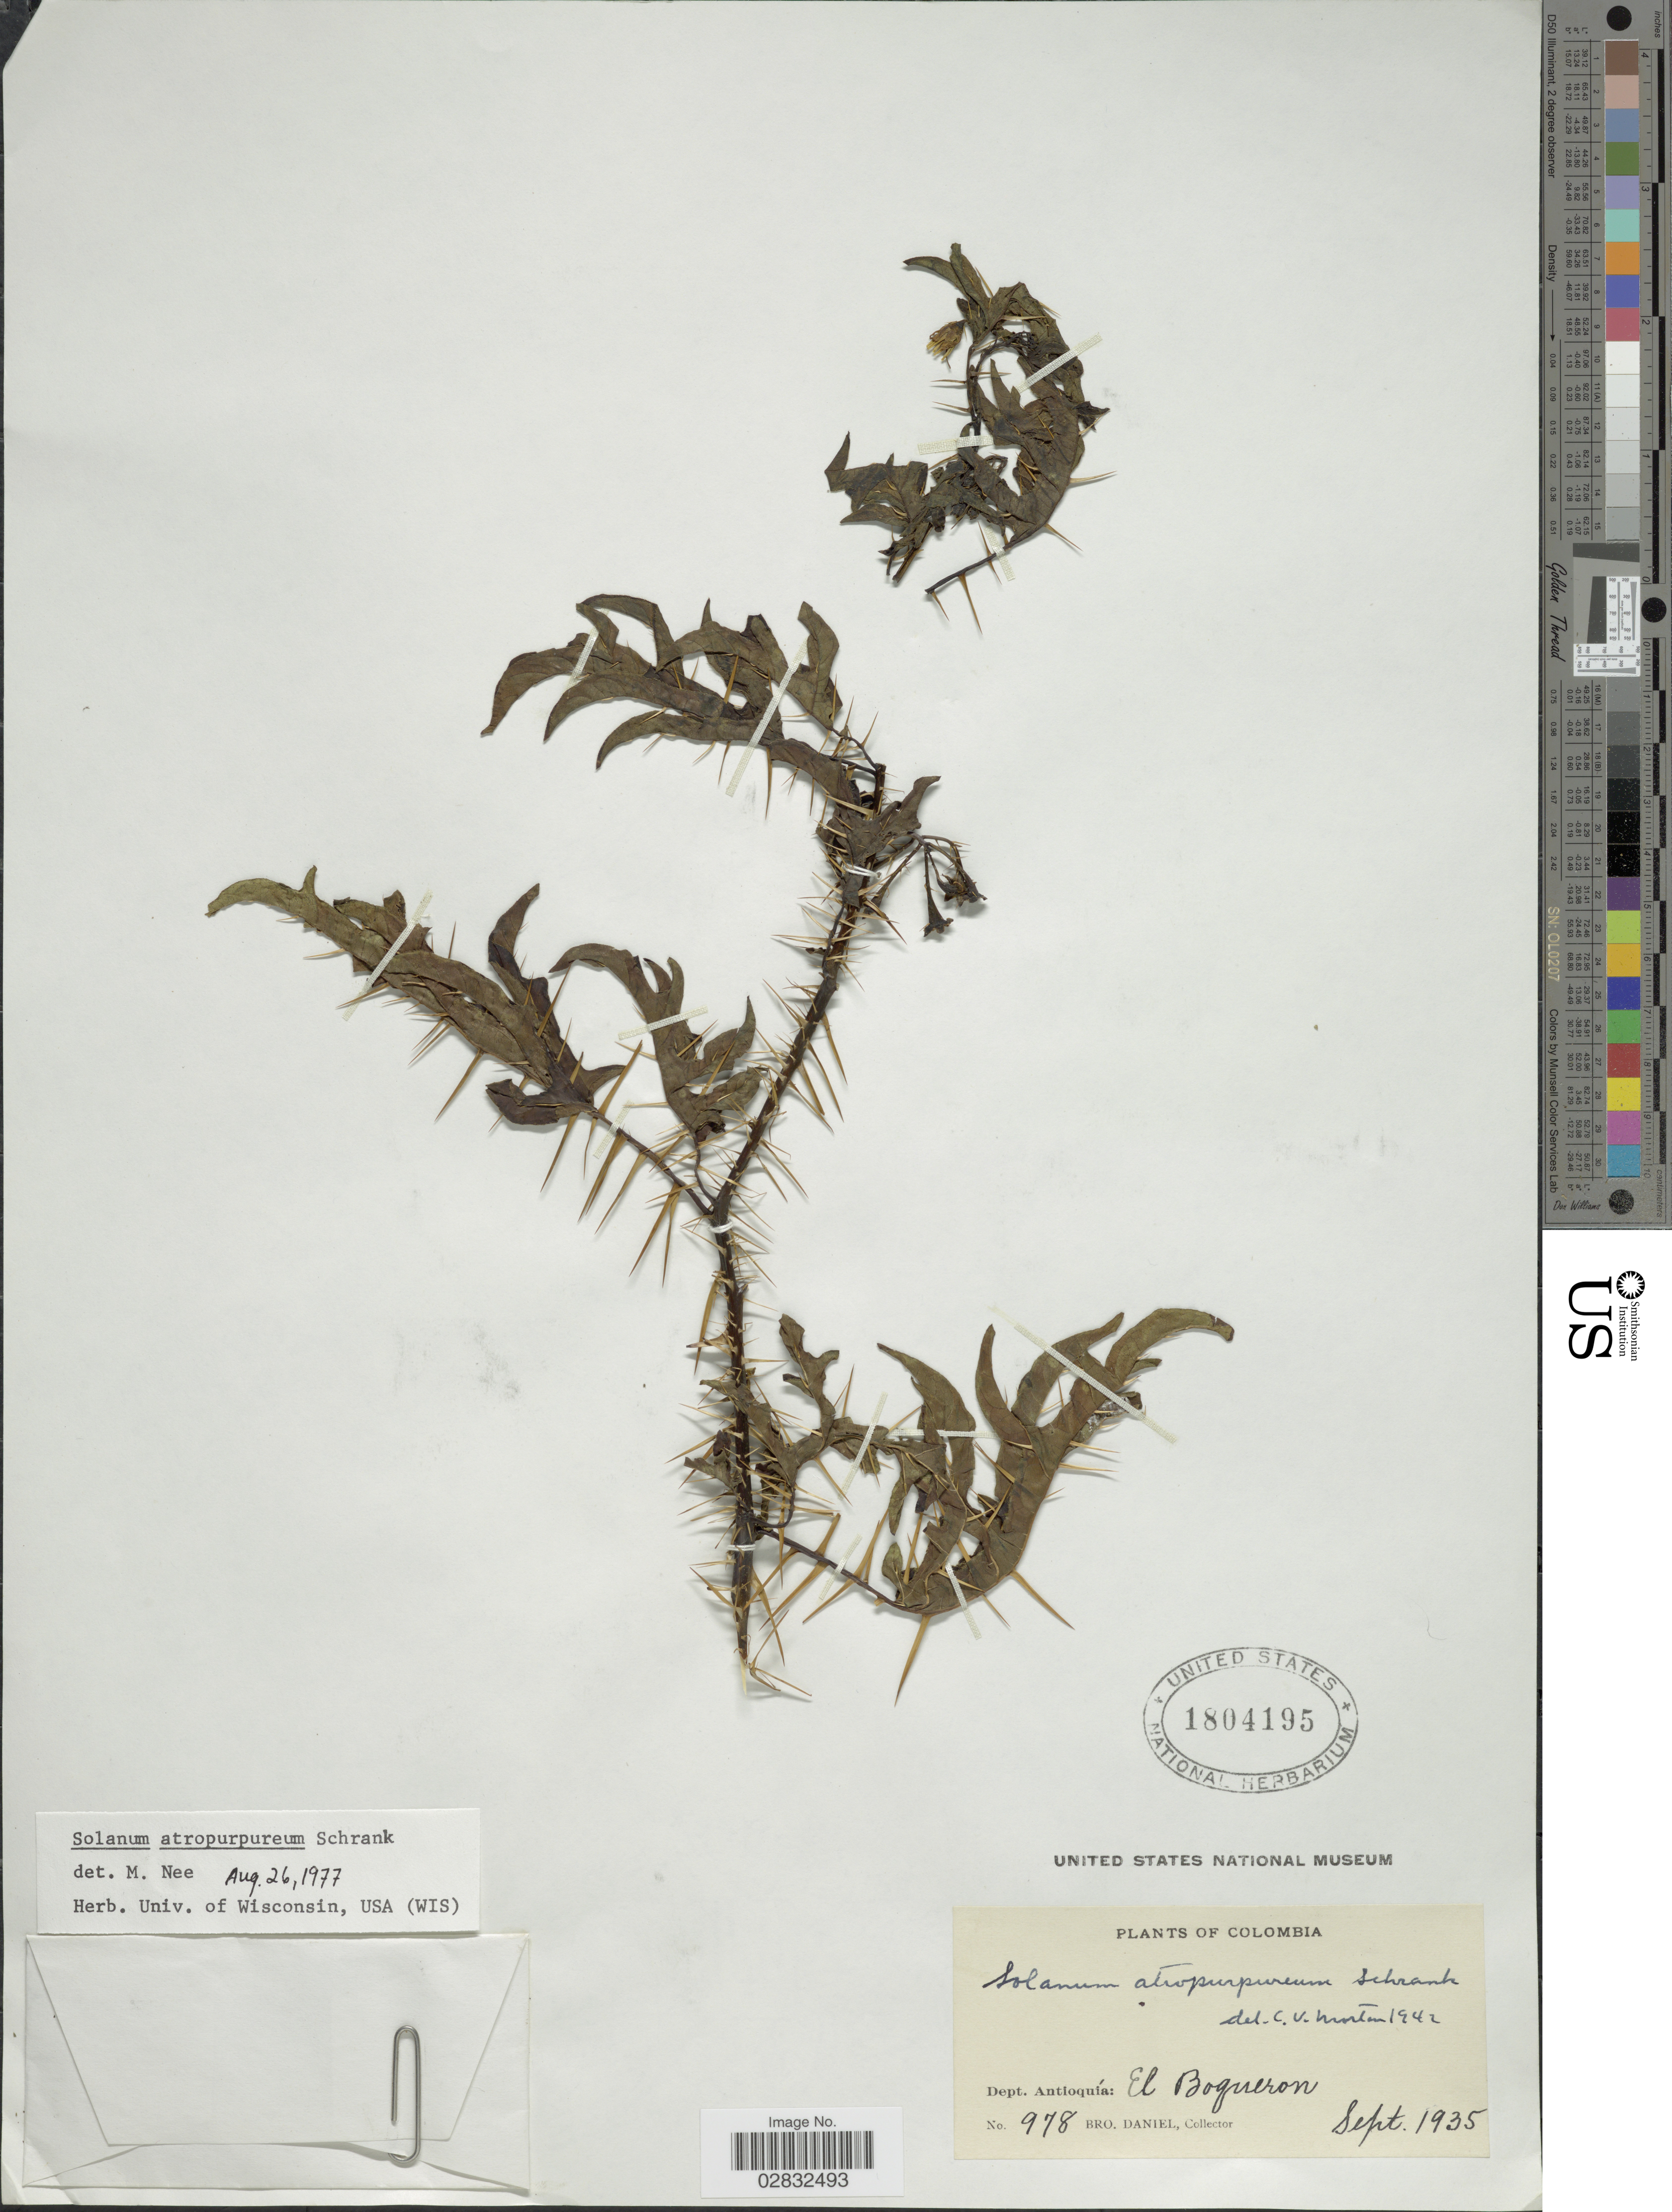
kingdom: Plantae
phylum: Tracheophyta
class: Magnoliopsida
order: Solanales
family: Solanaceae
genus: Solanum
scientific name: Solanum atropurpureum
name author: Schrank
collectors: Bro. Daniel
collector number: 978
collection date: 1935-09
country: Colombia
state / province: Antioquia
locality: Dept. Antioquía, El Bogueron.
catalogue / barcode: US 1804195